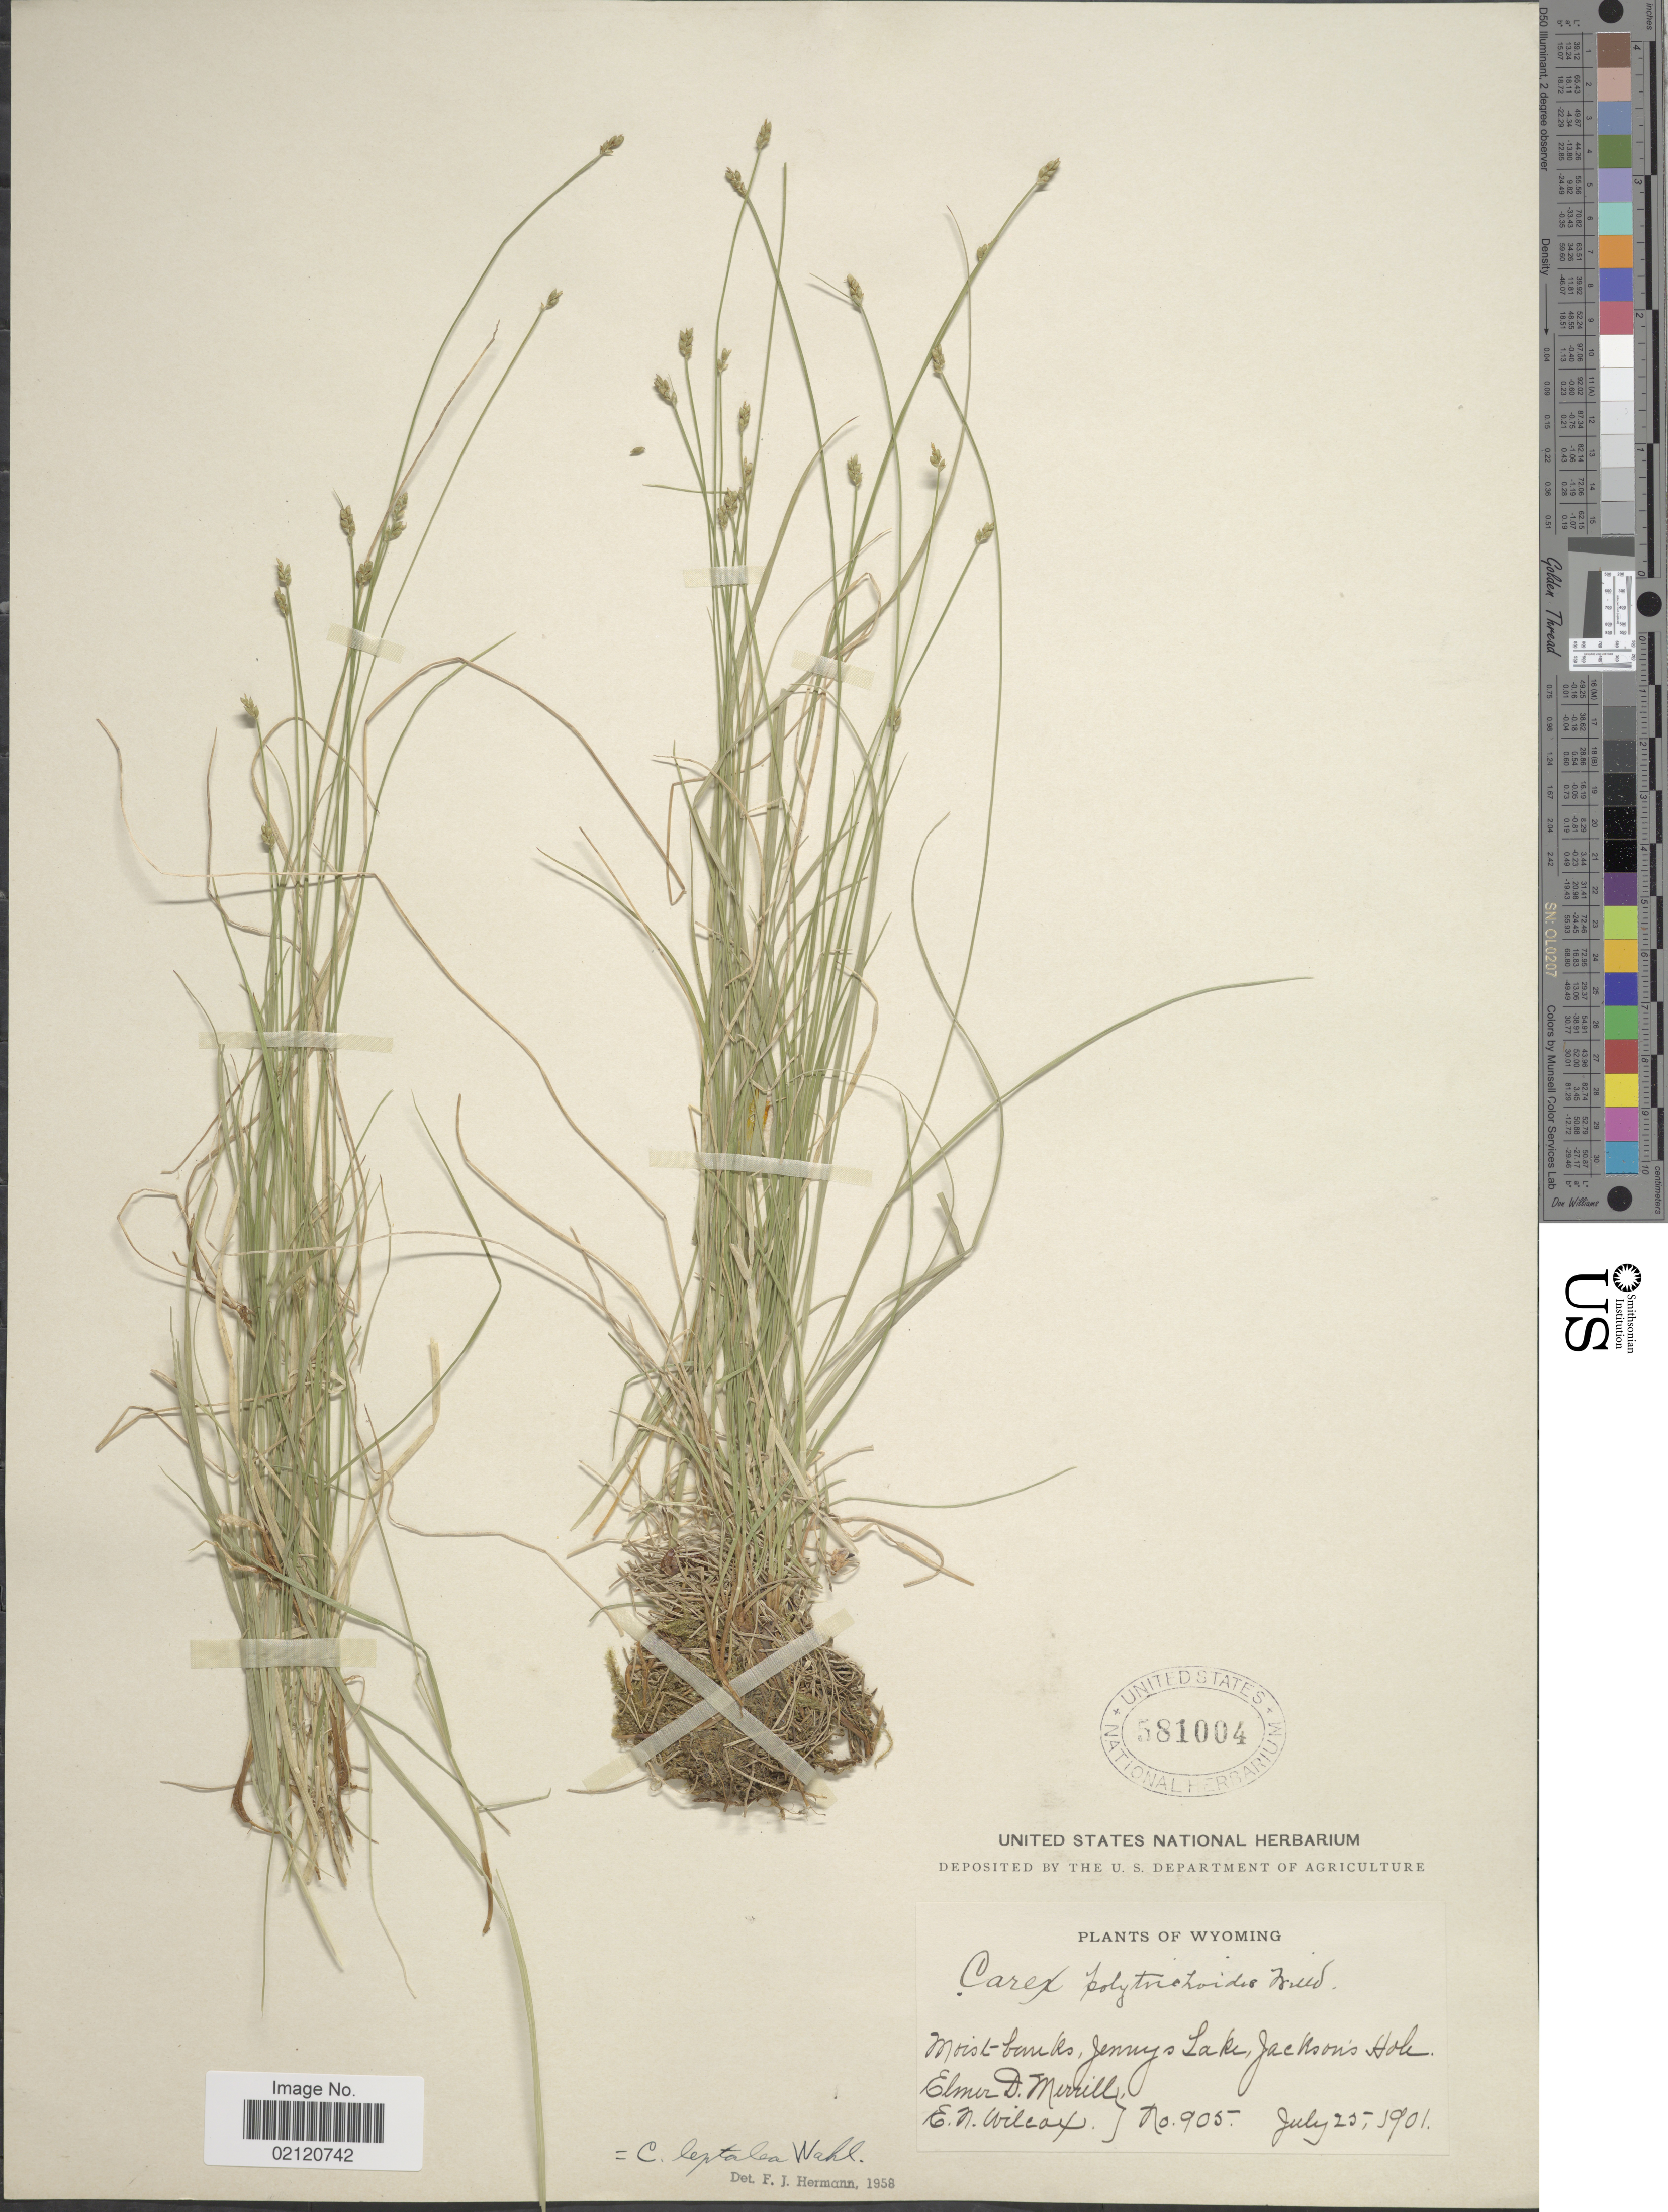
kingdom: Plantae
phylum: Tracheophyta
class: Liliopsida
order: Poales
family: Cyperaceae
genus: Carex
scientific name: Carex leptalea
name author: Wahlenb.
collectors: E. D. Merrill & E. Wilcox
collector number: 905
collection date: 1901-07-25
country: United States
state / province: Wyoming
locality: Moist banks, Jennys Lake, Jackson's Hole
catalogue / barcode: US 581004